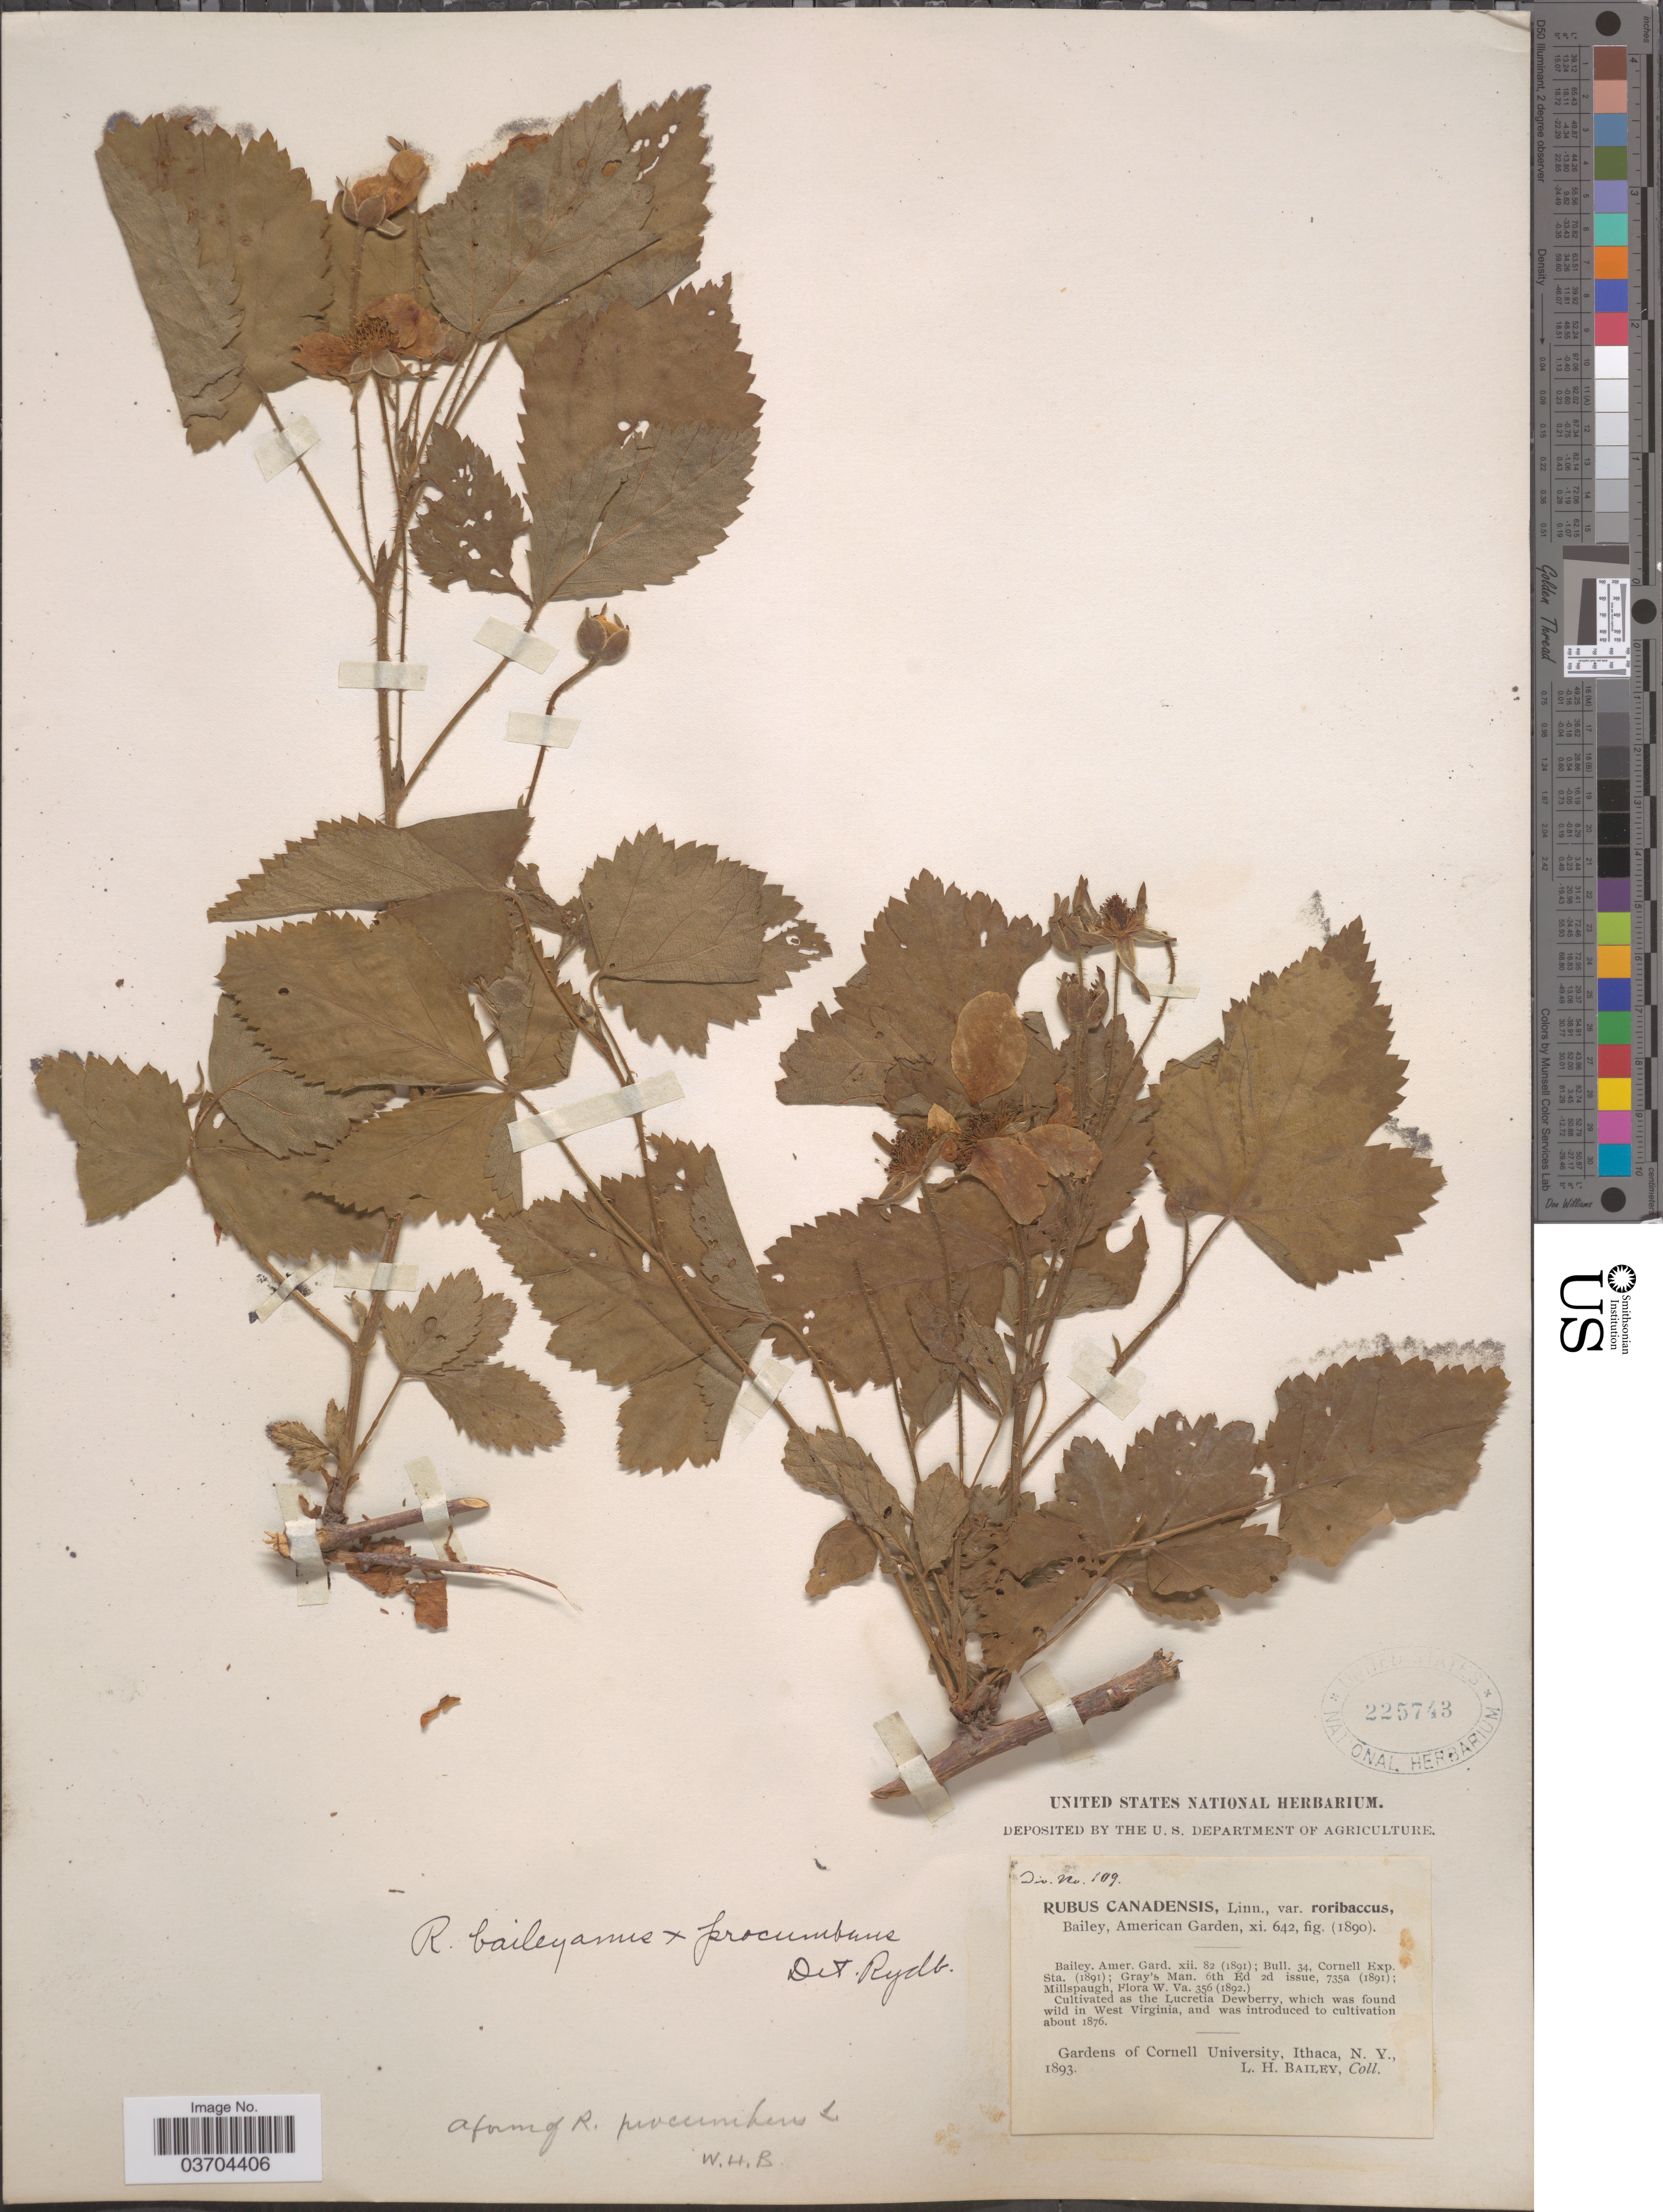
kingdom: Plantae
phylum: Tracheophyta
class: Magnoliopsida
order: Rosales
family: Rosaceae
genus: Rubus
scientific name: Rubus baileyanus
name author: Britton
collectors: L. H. Bailey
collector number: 109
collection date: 1893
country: United States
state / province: New York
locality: Gardens of Cornell University, Ithaca.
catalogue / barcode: US 225743